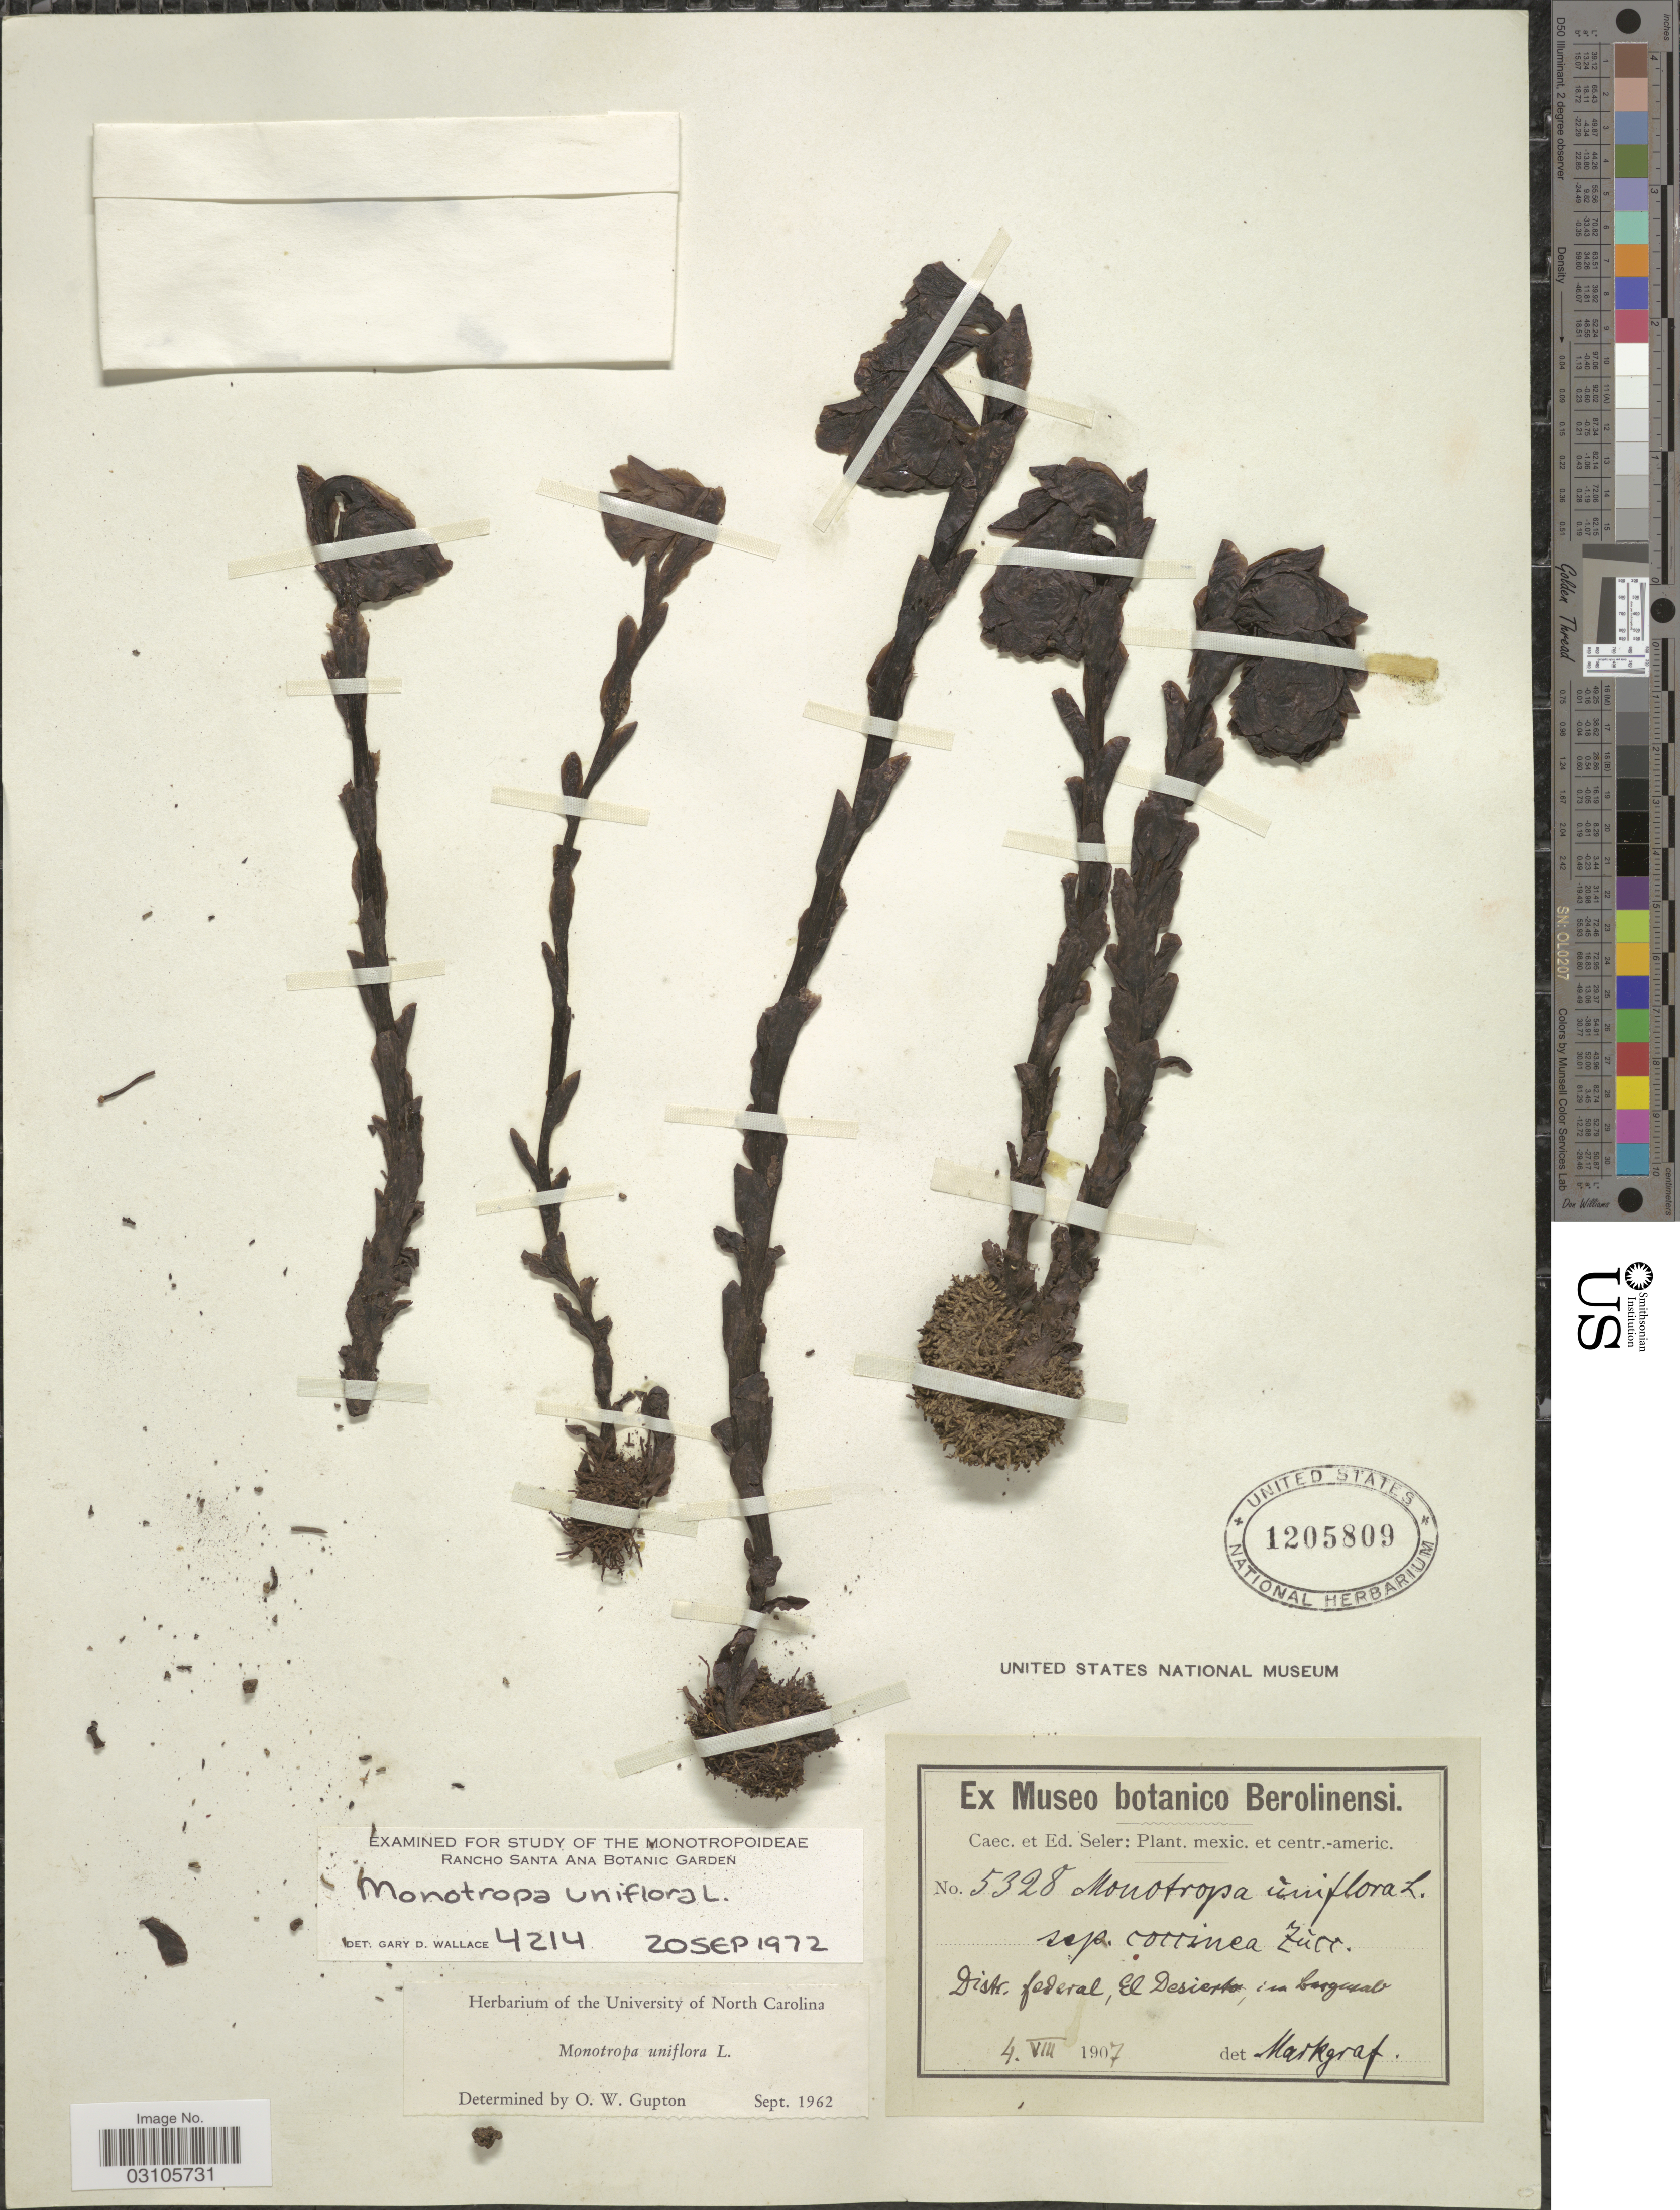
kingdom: Plantae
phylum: Tracheophyta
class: Magnoliopsida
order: Ericales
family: Ericaceae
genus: Monotropa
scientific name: Monotropa uniflora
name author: L.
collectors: ex Caec. et Ed Seler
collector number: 5328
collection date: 1907-08-04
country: Mexico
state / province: Distrito Federal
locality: El Desierto.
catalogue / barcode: US 1205809